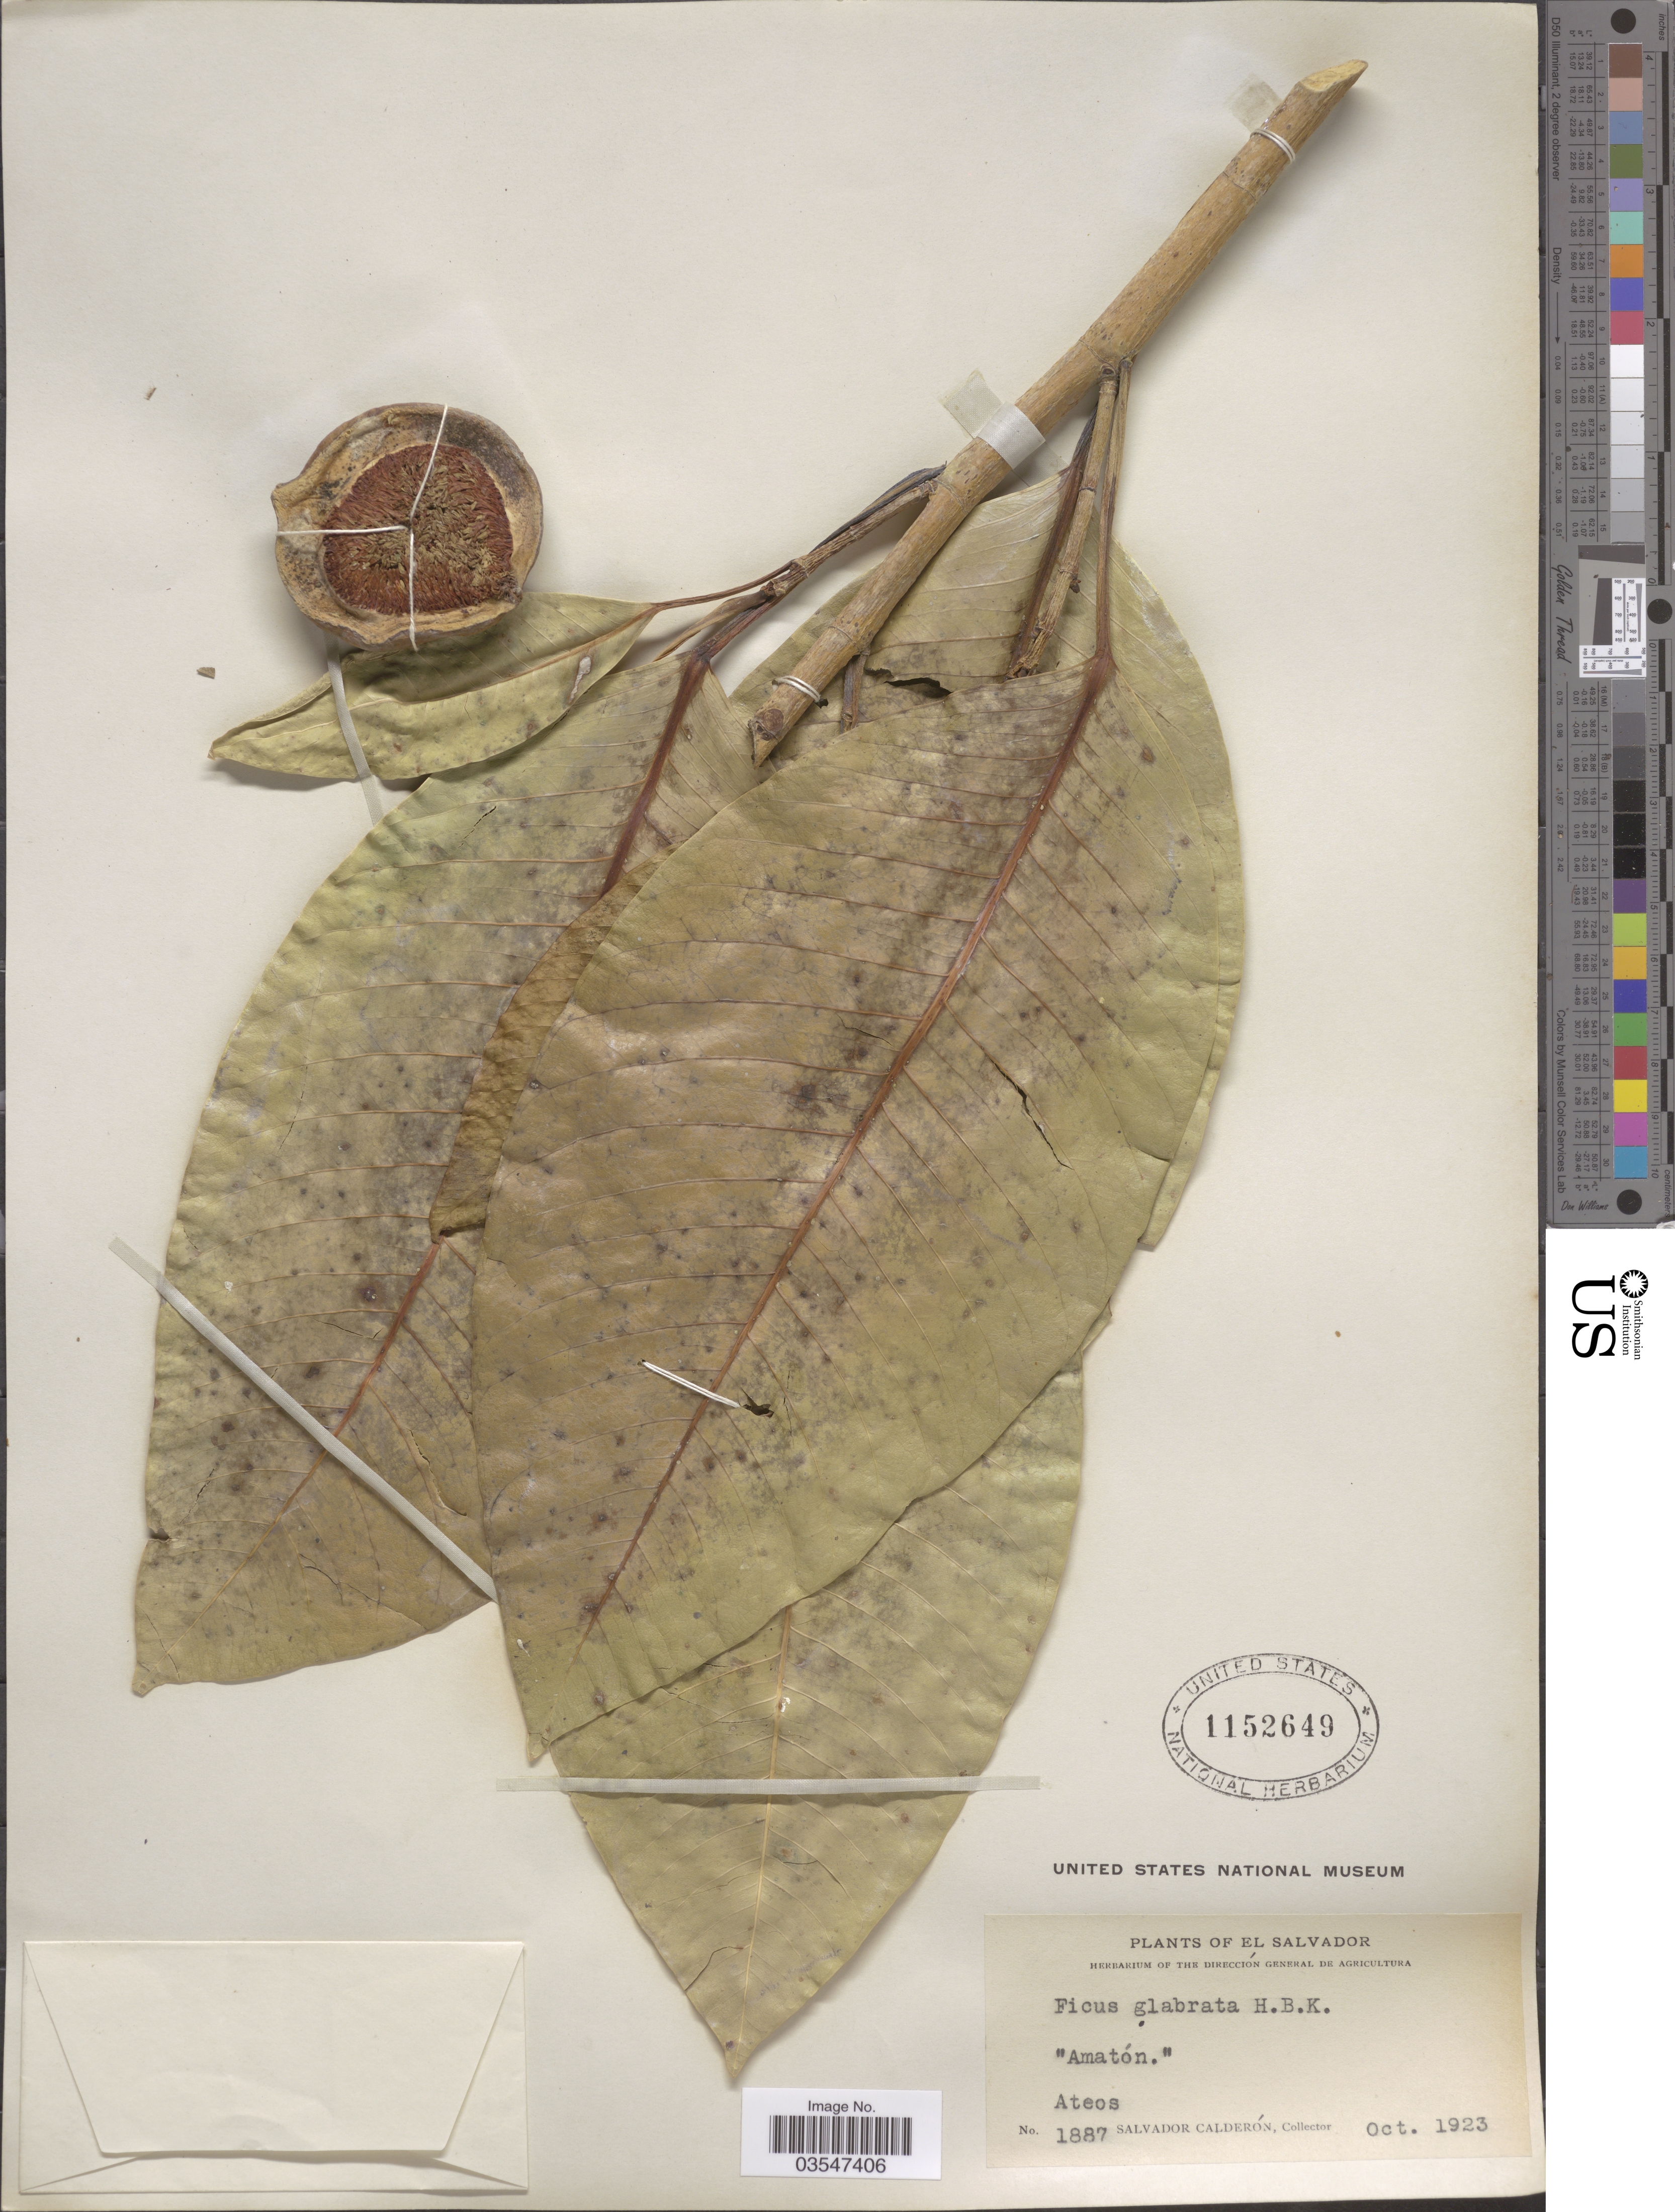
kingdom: Plantae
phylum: Tracheophyta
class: Magnoliopsida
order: Rosales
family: Moraceae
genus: Ficus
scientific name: Ficus insipida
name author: Willd.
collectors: S. Calderón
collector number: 1887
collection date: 1923-10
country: El Salvador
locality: Ateos.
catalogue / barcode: US 1152649